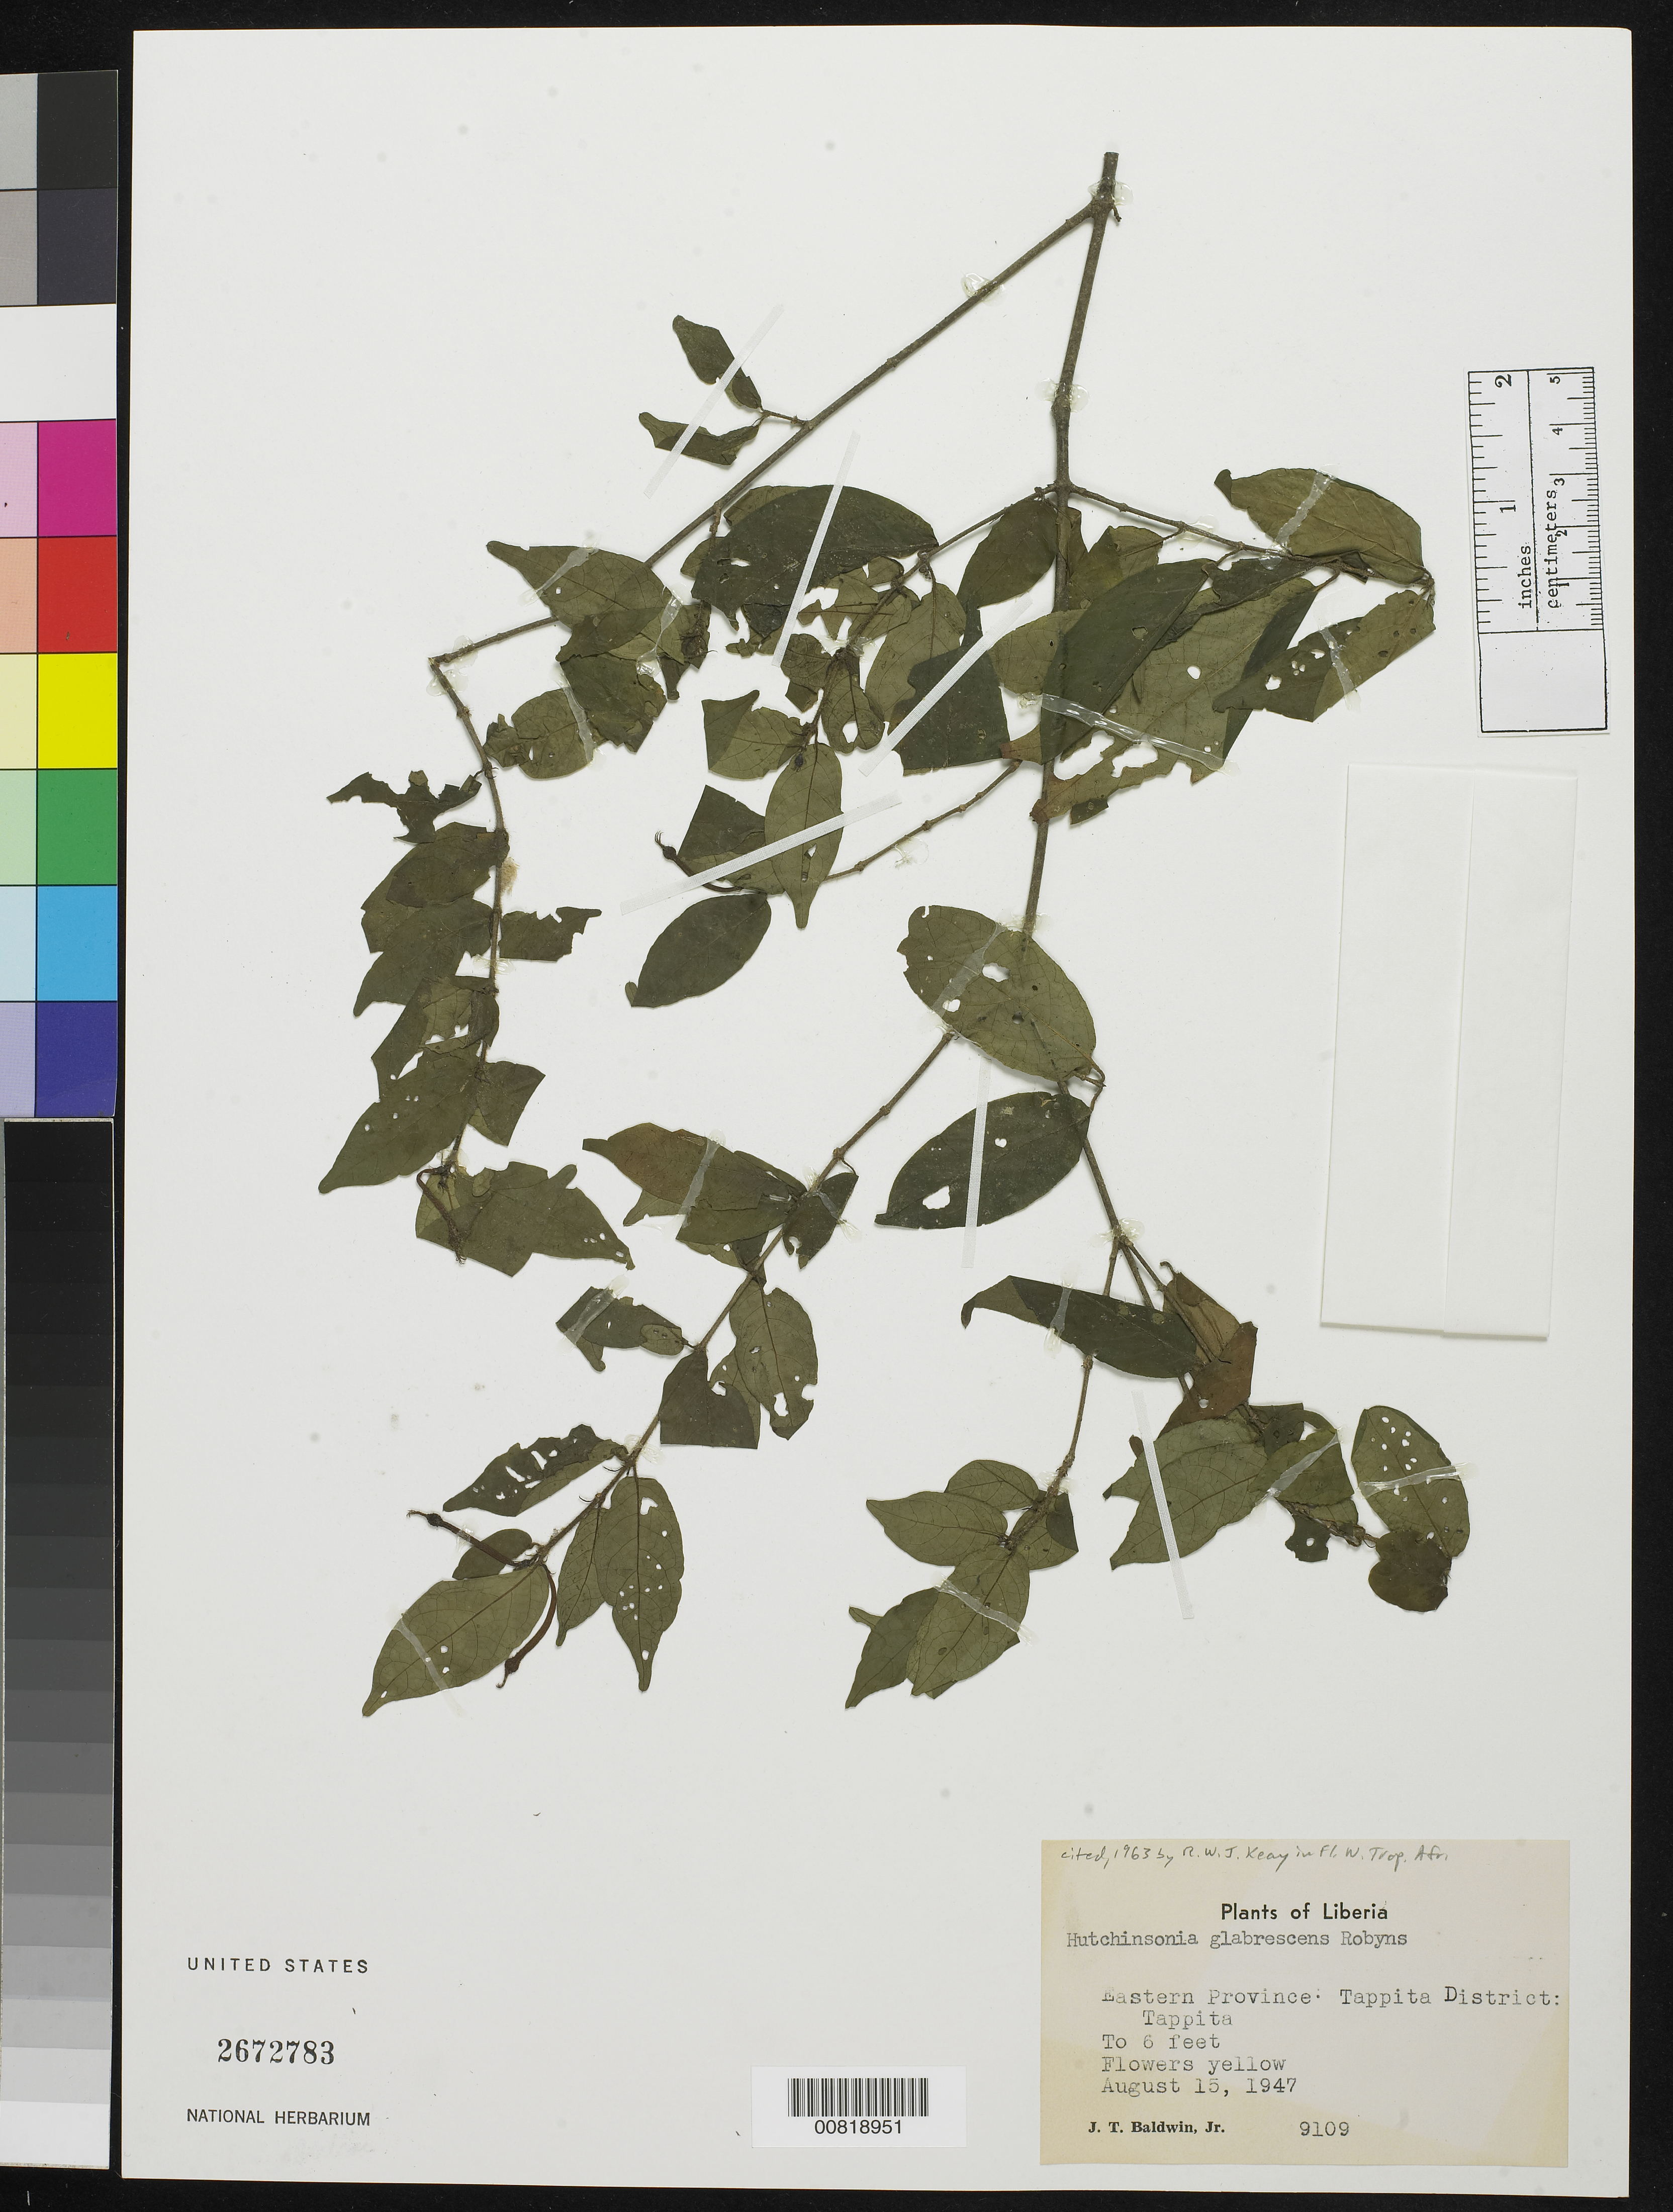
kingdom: Plantae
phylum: Tracheophyta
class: Magnoliopsida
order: Gentianales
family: Rubiaceae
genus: Hutchinsonia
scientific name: Hutchinsonia glabrescens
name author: Robyns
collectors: J. T. Baldwin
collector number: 9109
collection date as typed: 15 Aug 1947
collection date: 1947-08-15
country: Liberia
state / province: Nimba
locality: Tappita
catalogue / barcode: US 2672783